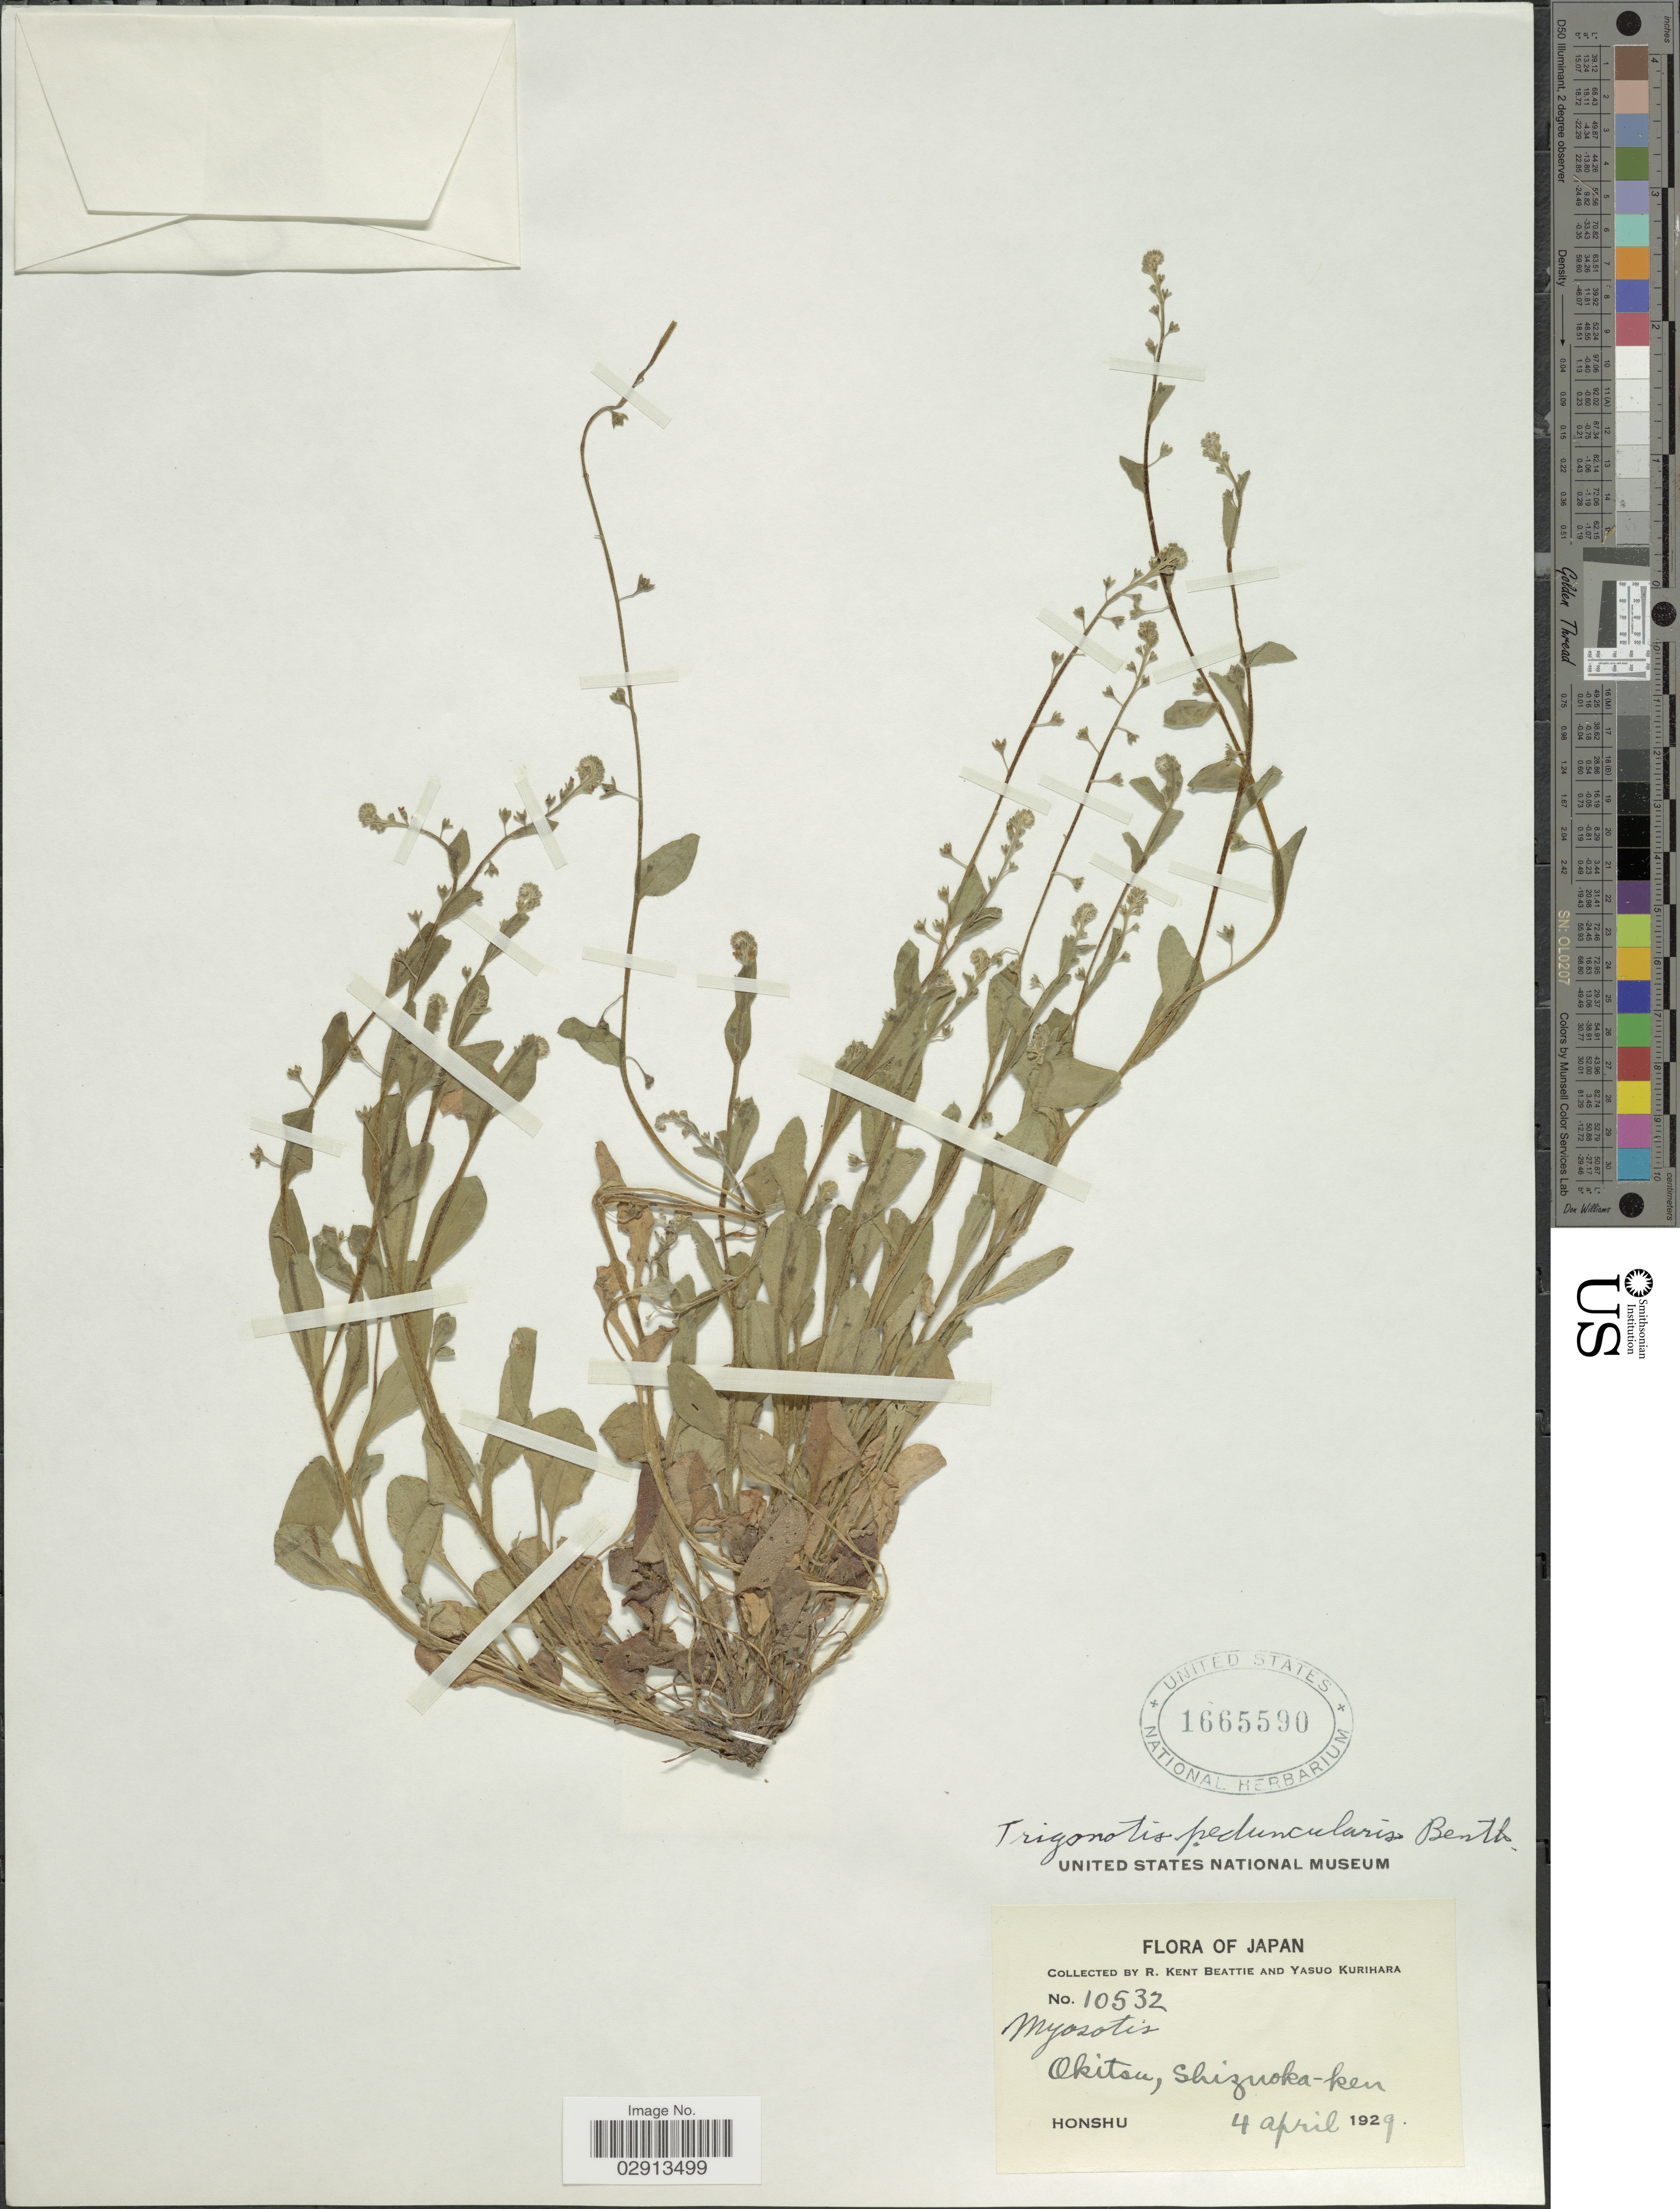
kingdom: Plantae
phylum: Tracheophyta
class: Magnoliopsida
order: Boraginales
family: Boraginaceae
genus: Trigonotis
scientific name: Trigonotis peduncularis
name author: (Trevis.) Benth. ex Baker et al.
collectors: R. K. Beattie & Y. Kurihara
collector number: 10532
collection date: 1929-04-04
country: Japan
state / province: Sizuoka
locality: Okitsu, Shizuoka-ken. Honshu.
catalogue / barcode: US 1665590